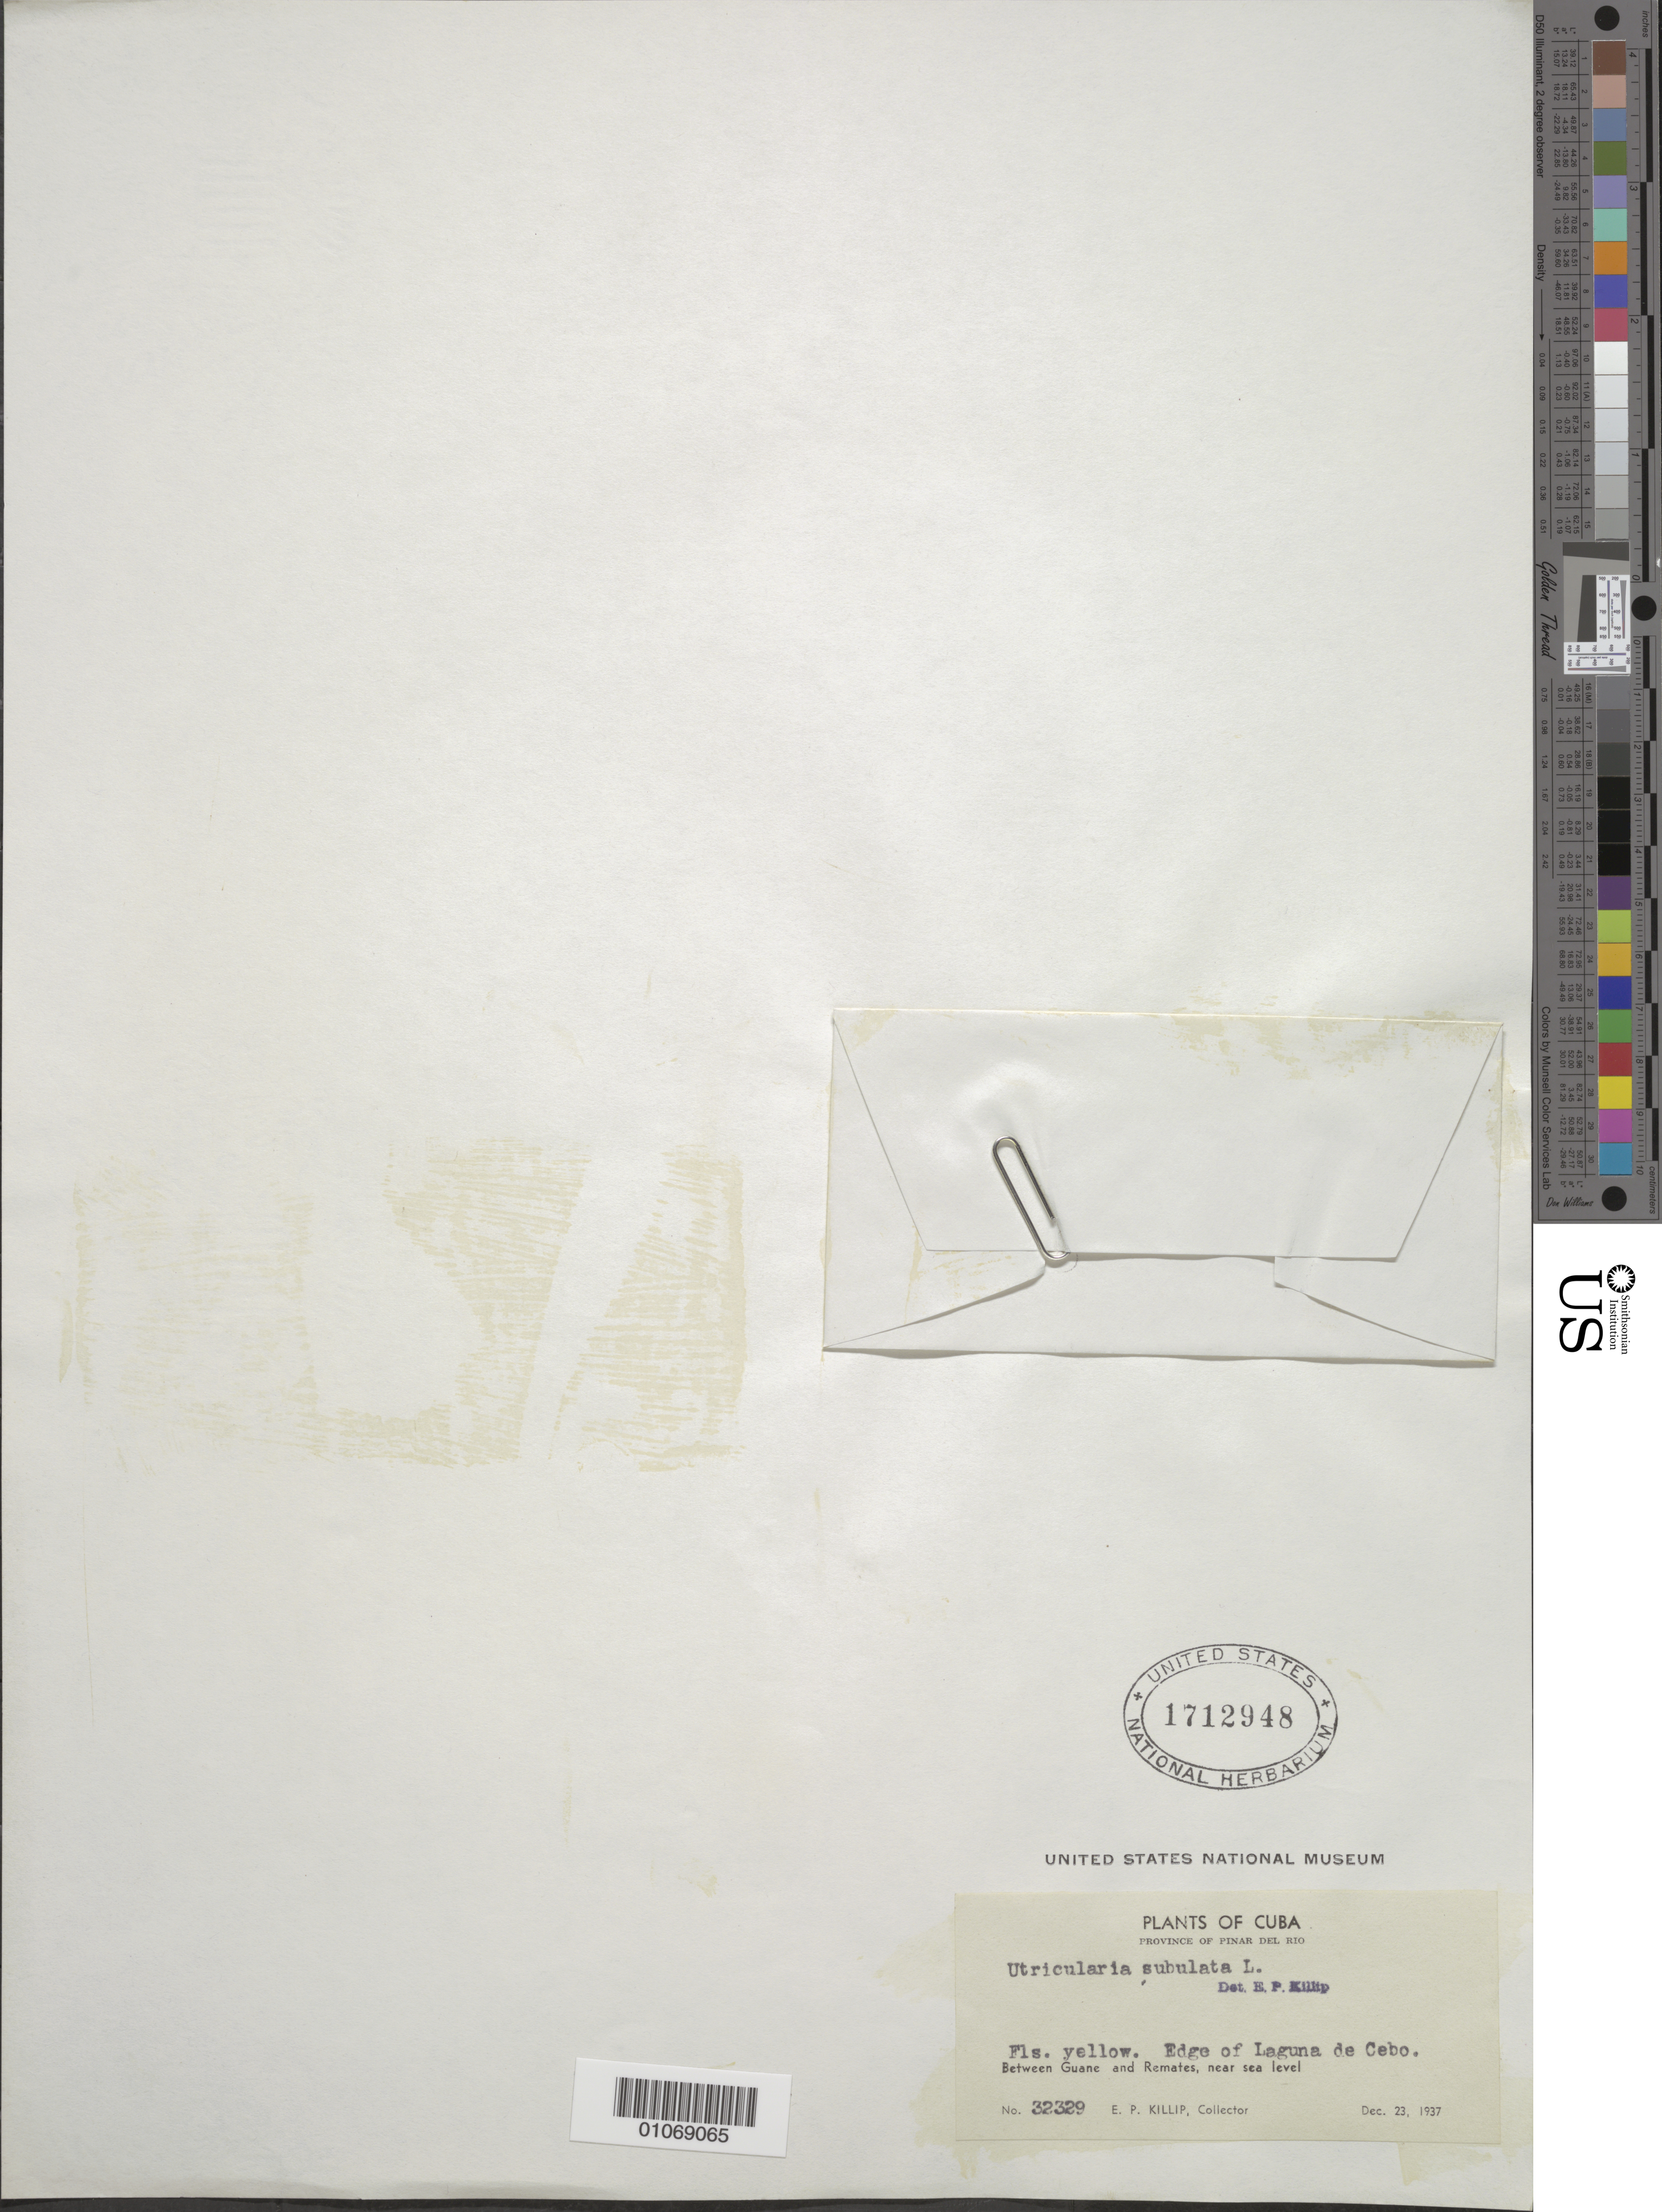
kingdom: Plantae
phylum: Tracheophyta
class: Magnoliopsida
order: Lamiales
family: Lentibulariaceae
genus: Utricularia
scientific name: Utricularia subulata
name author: L.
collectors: E. P. Killip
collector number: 32329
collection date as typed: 23 Dec 1937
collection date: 1937-12-23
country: Cuba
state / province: Pinar del Rio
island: Cuba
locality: Between Guane and Remates, near sea level Edge of Laguna de Cabo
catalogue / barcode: US 1712948